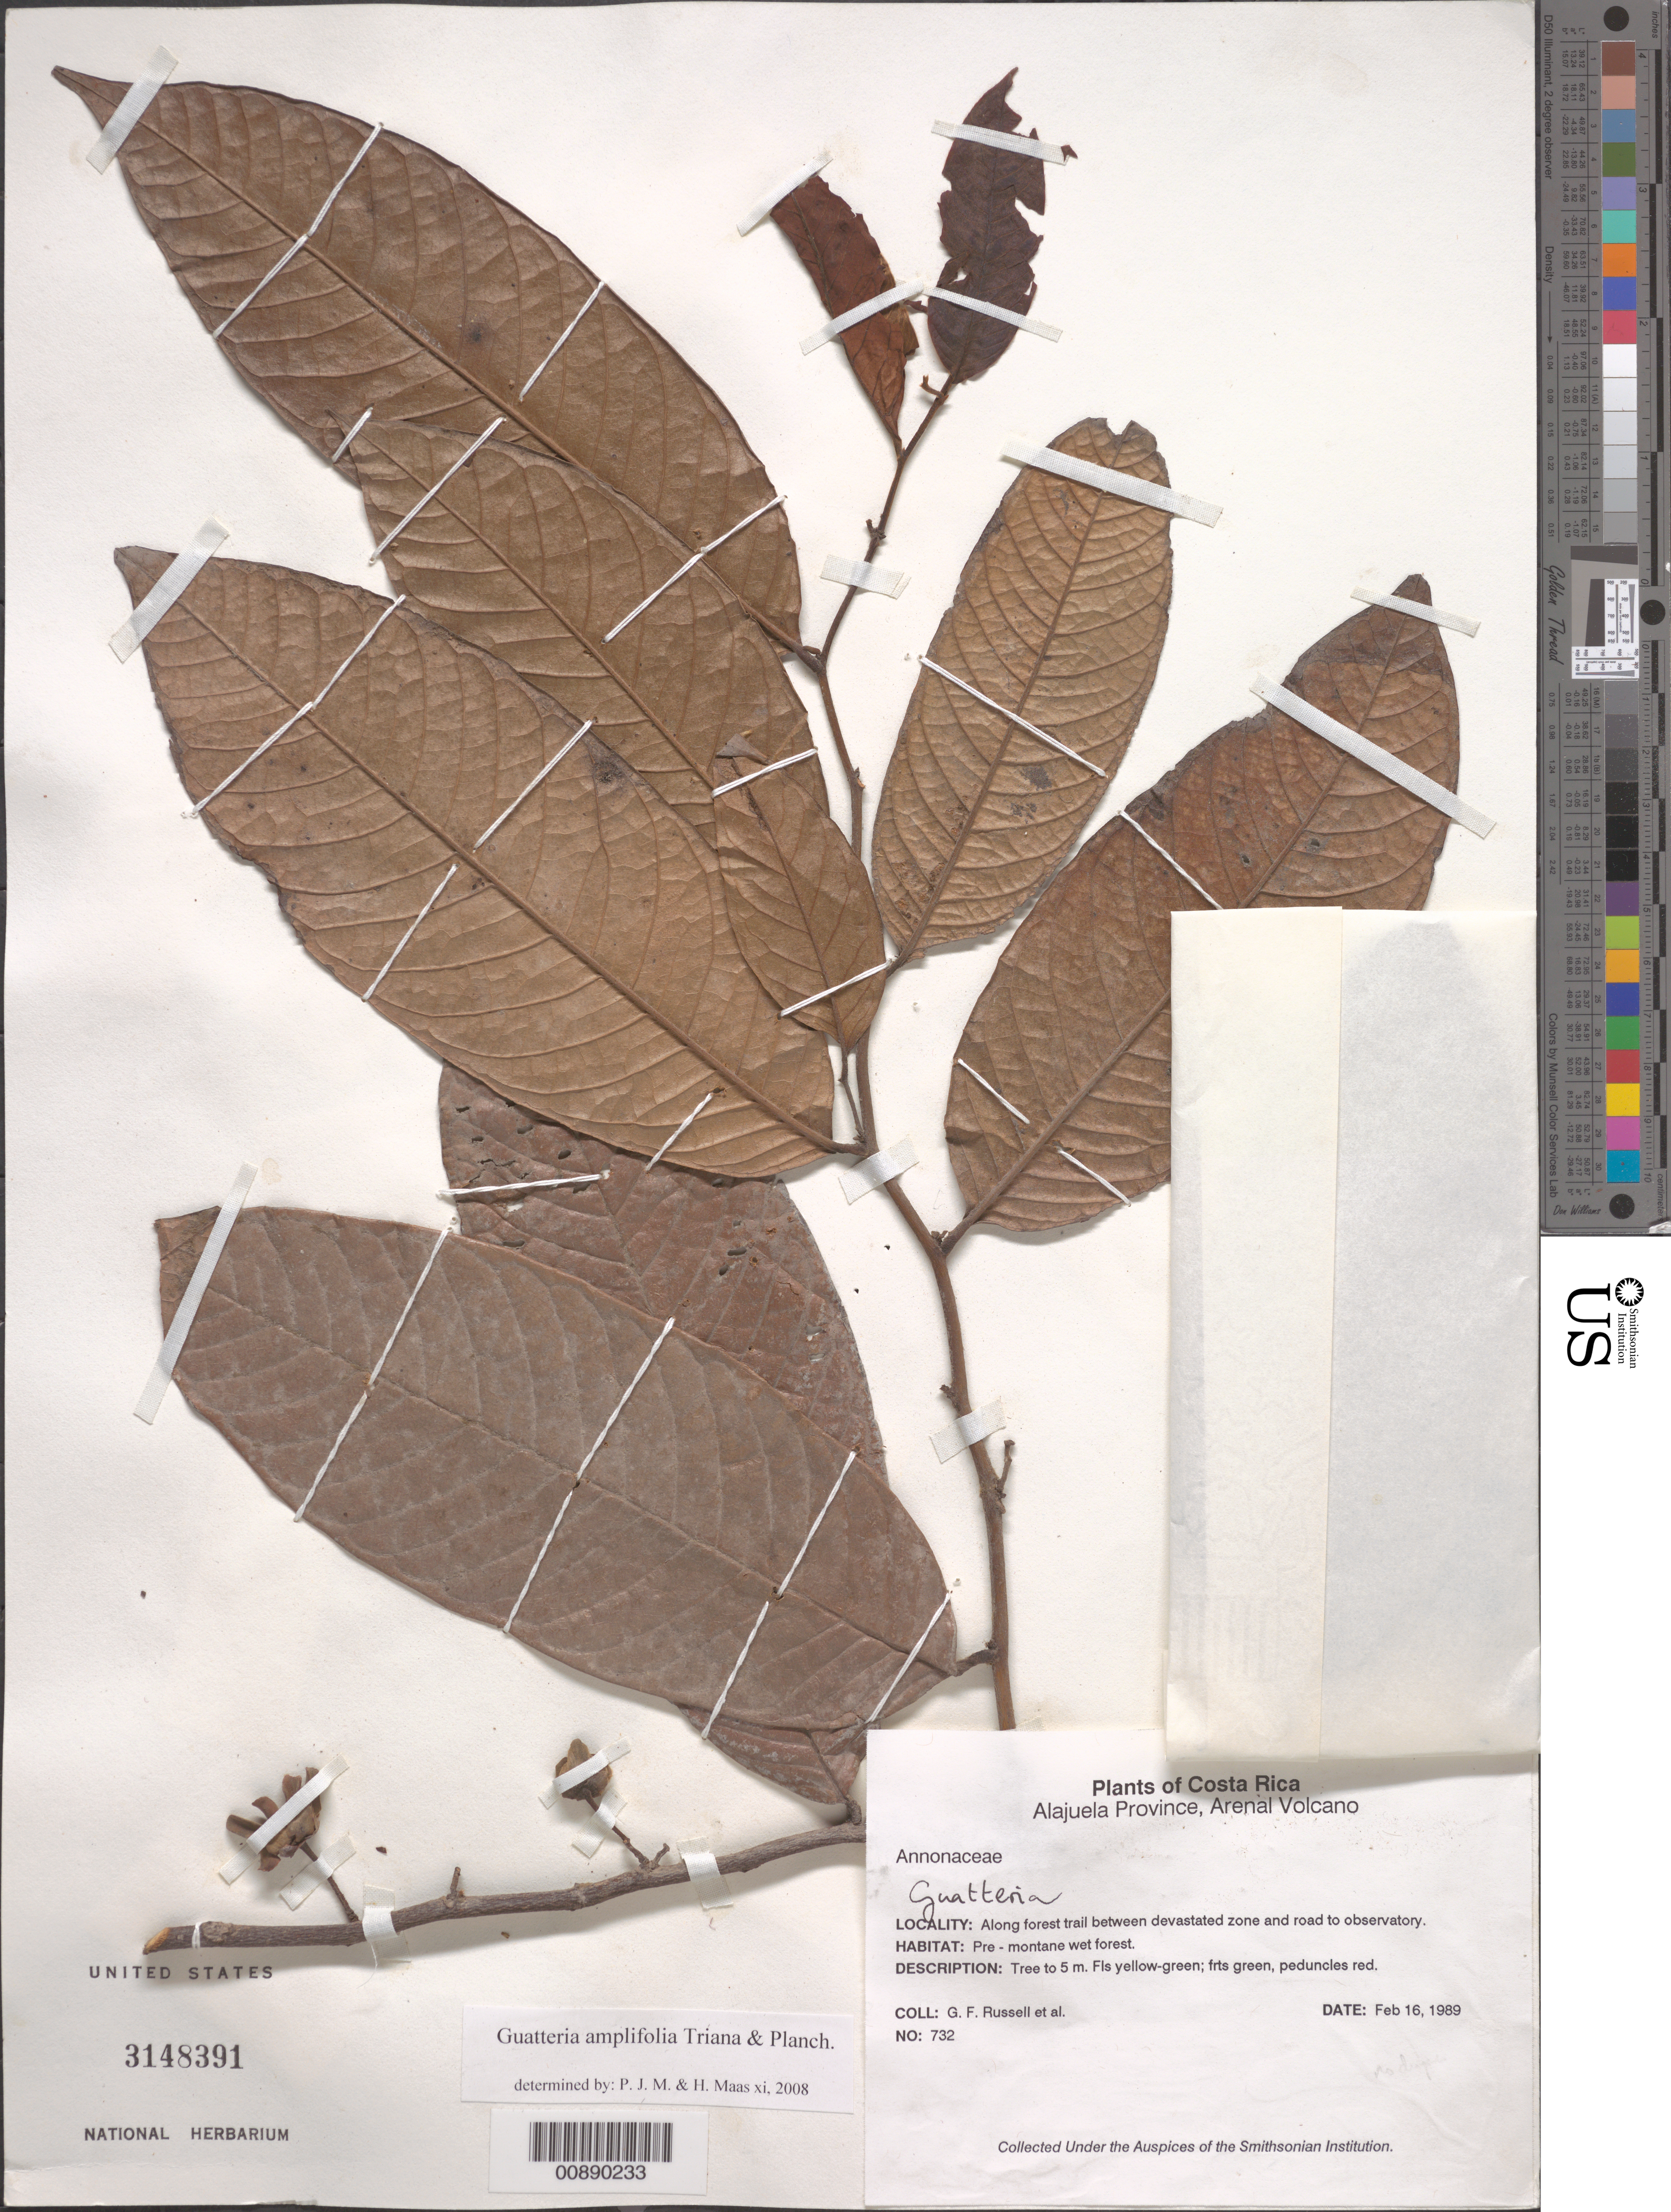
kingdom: Plantae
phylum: Tracheophyta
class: Magnoliopsida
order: Magnoliales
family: Annonaceae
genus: Guatteria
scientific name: Guatteria amplifolia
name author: Triana & Planch.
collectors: G. Russell & et al.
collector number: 732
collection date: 1989-02-16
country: Costa Rica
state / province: Alajuela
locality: Arenal Volcano. Along forest trail between devastated zone and road to observatory.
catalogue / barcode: US 3148391